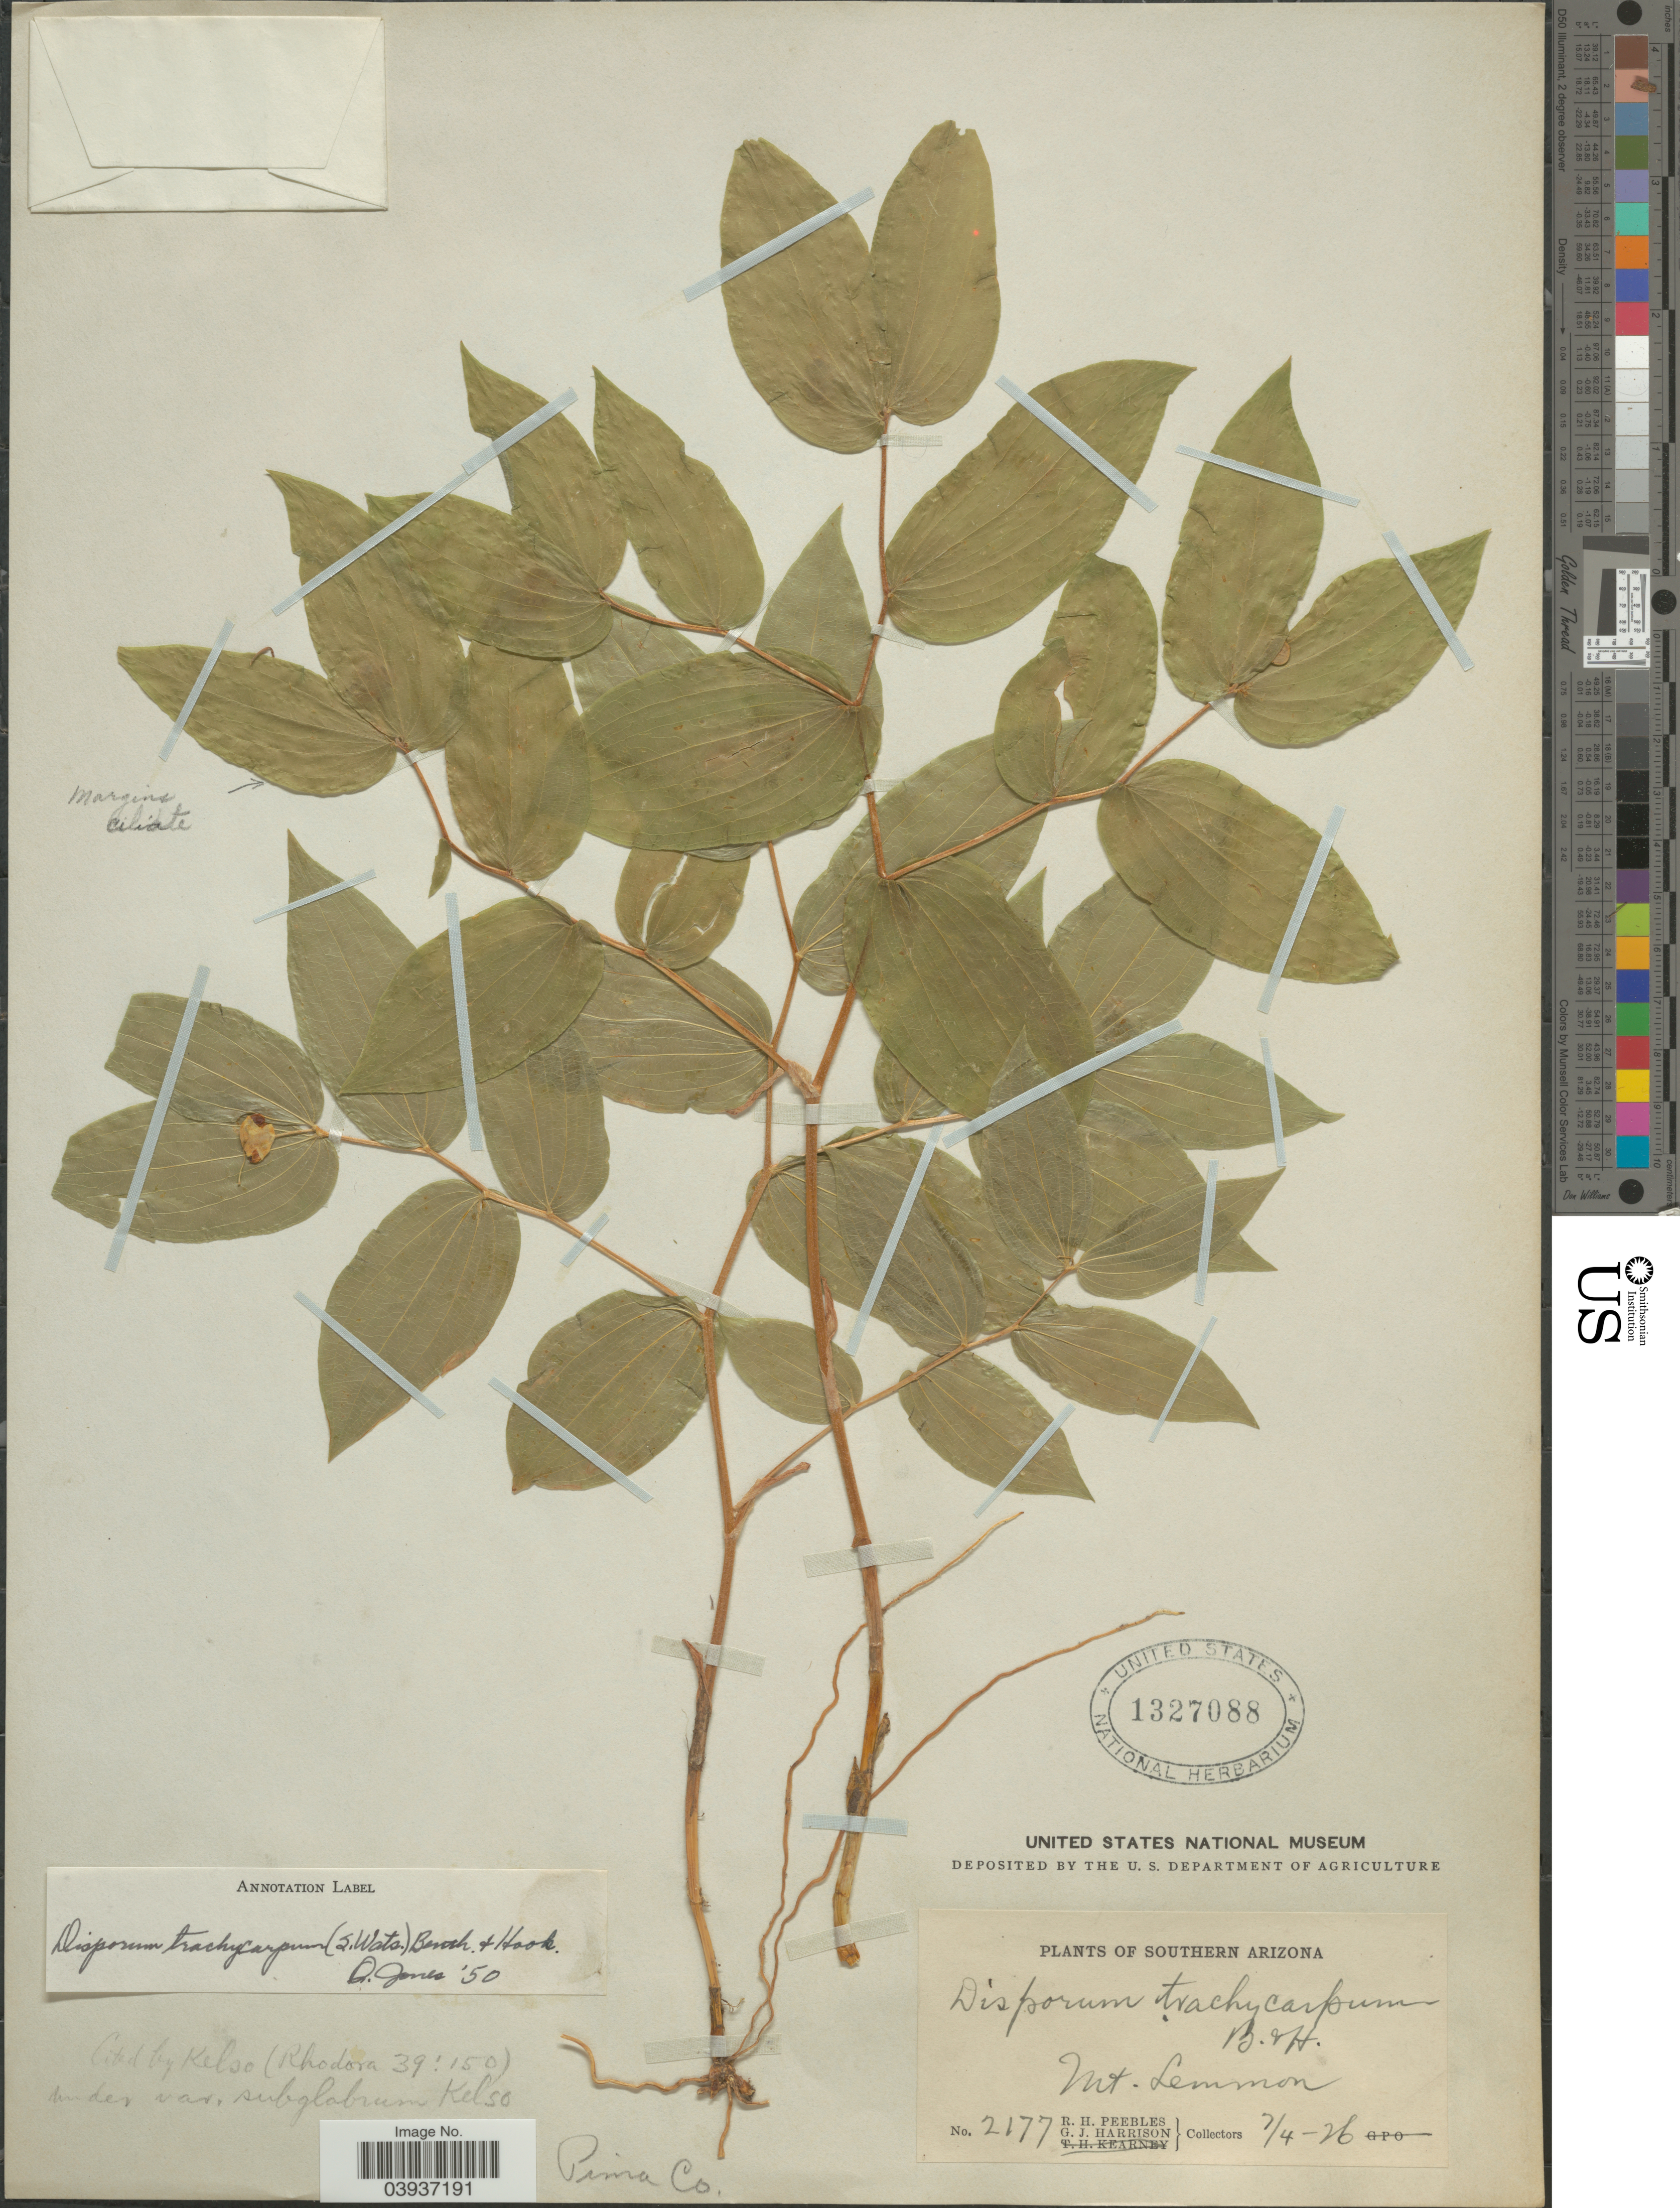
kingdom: Plantae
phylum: Tracheophyta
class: Liliopsida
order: Liliales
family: Colchicaceae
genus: Disporum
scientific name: Disporum trachycarpum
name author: (S. Watson) Benth. & Hook. f.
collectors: R. H. Peebles & G. J. Harrison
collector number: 2177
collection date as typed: Transcribed d/m/y: 4/7/26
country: United States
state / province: Arizona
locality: Pima Co. Southern Arizona. Mt. Lemmon.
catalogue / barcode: US 1327088